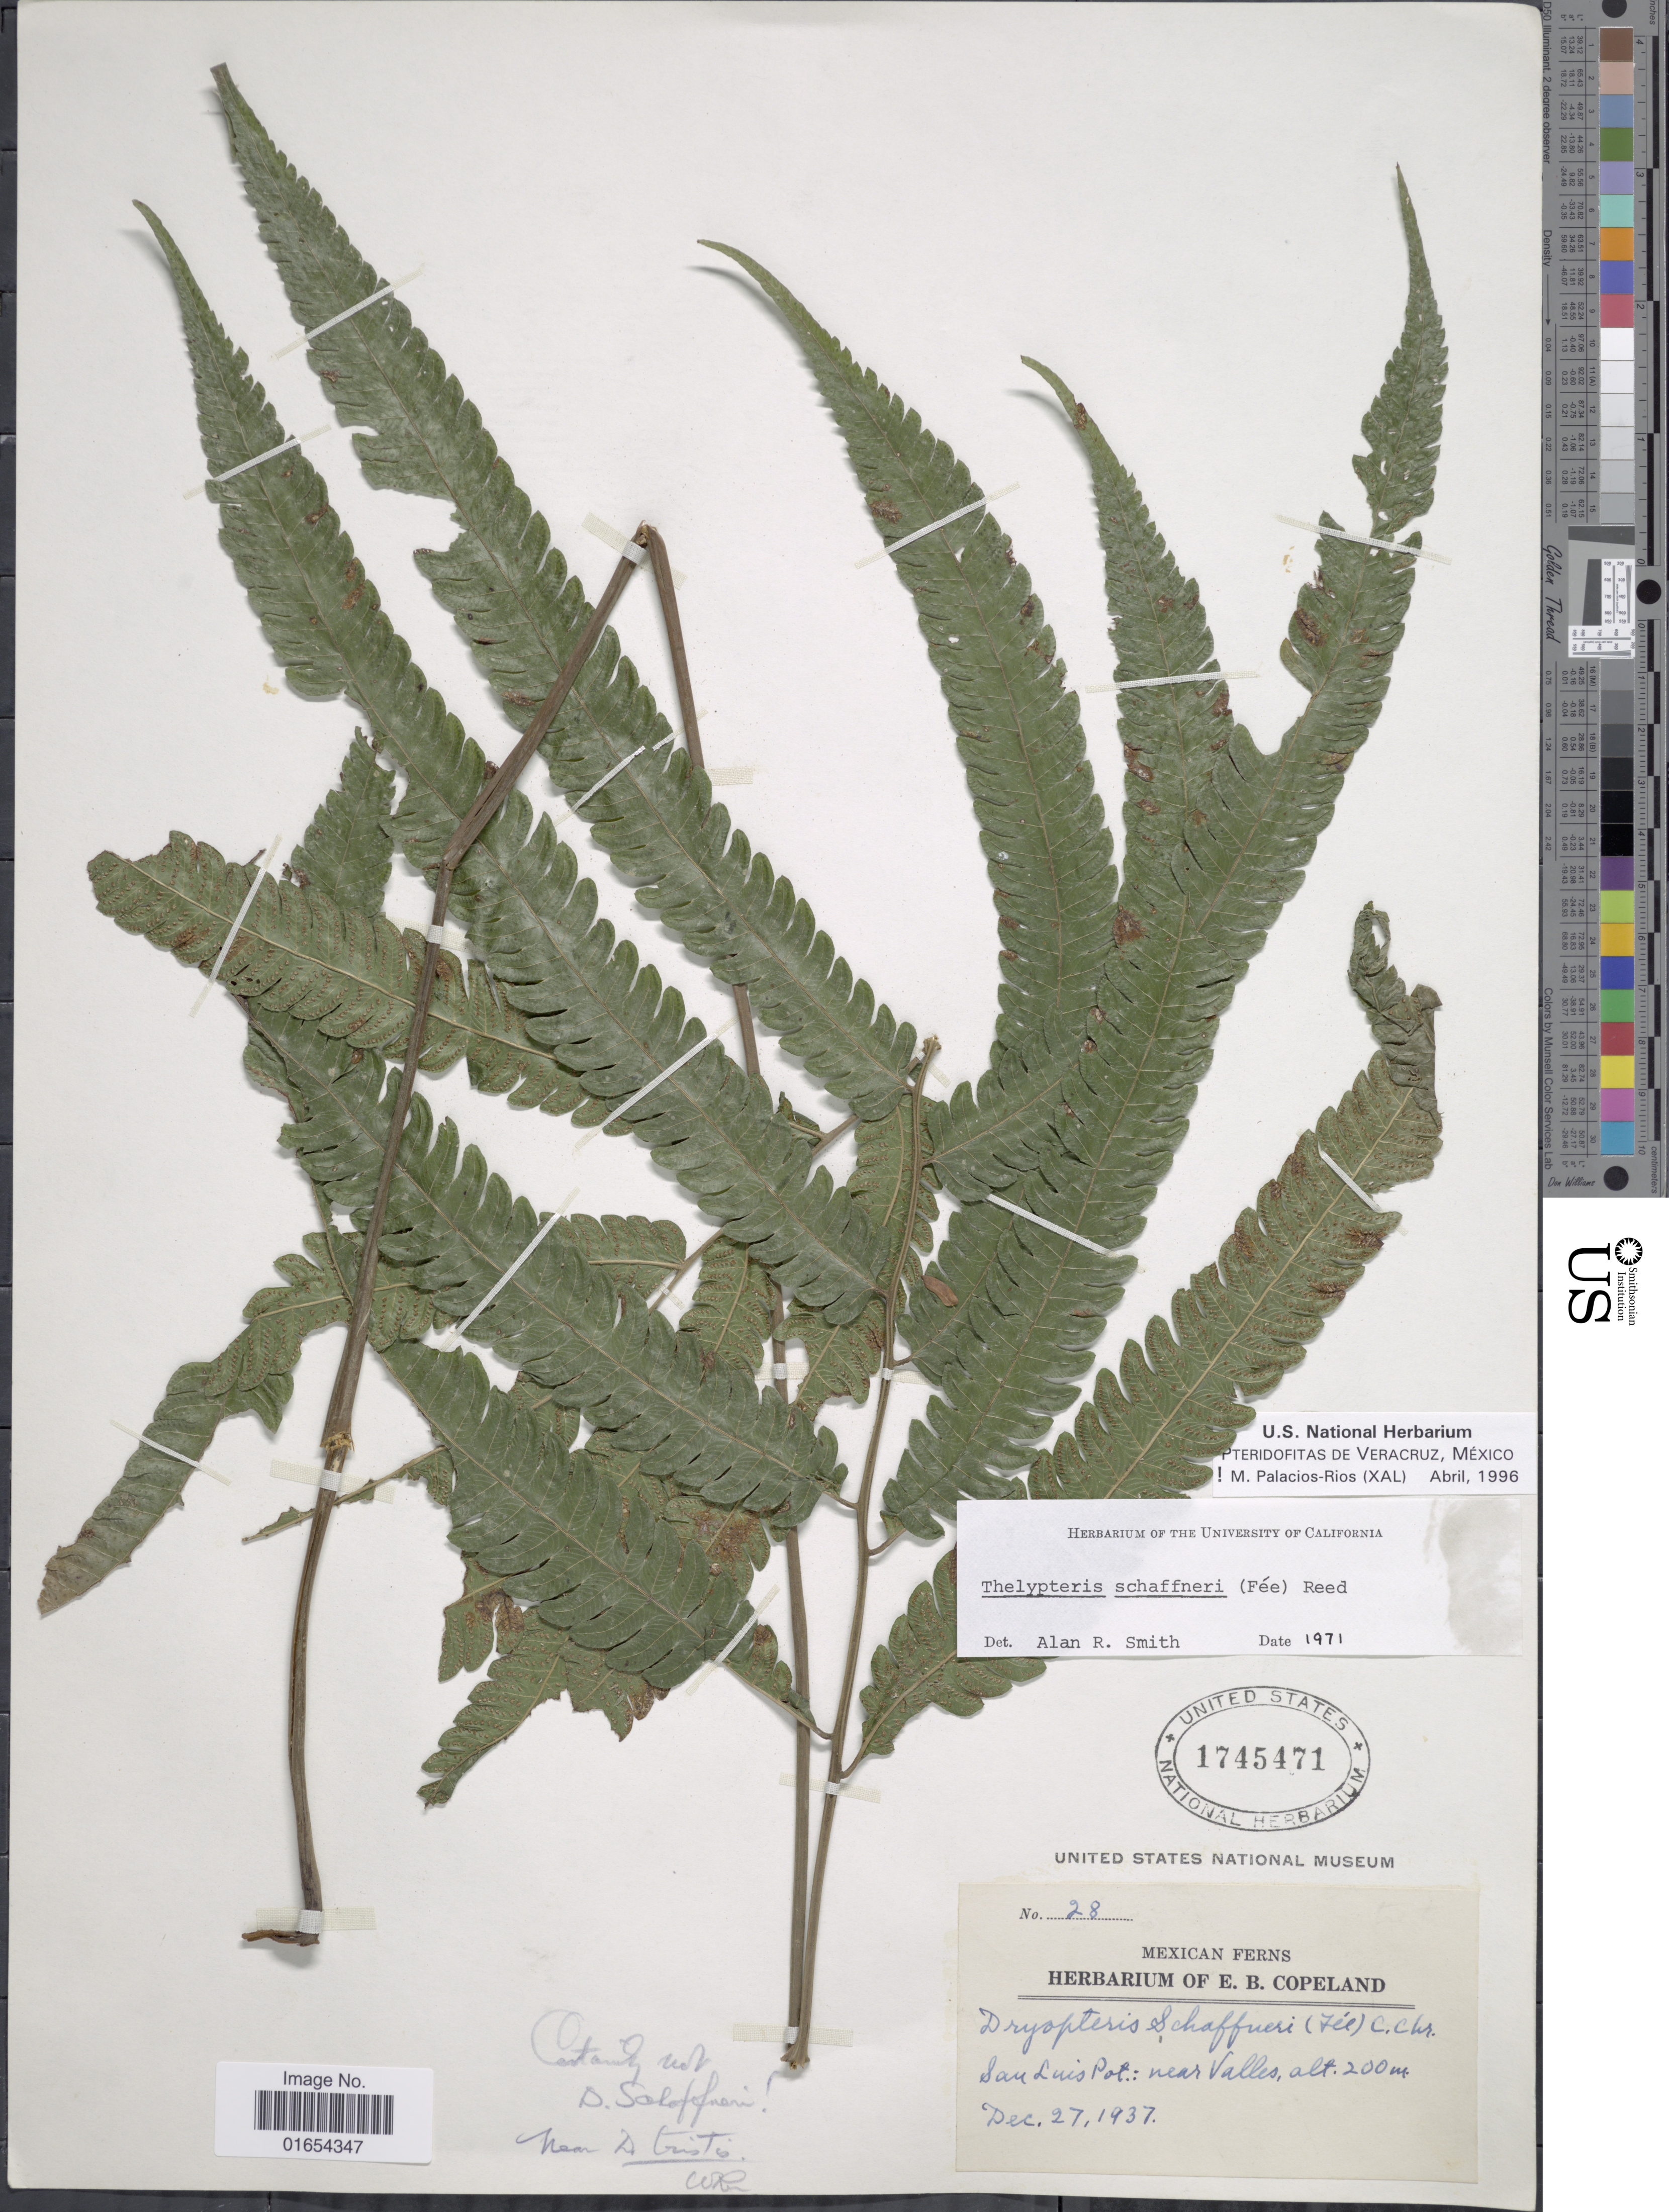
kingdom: Plantae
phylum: Tracheophyta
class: Polypodiopsida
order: Polypodiales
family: Thelypteridaceae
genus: Goniopteris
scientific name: Goniopteris schaffneri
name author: (Fée) Salino & T.E. Almeida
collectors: ex herb. E. B. Copeland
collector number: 28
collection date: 1937-12-27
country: Mexico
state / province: San Luis Potosí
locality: Near Valles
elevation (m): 200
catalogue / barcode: US 1745471